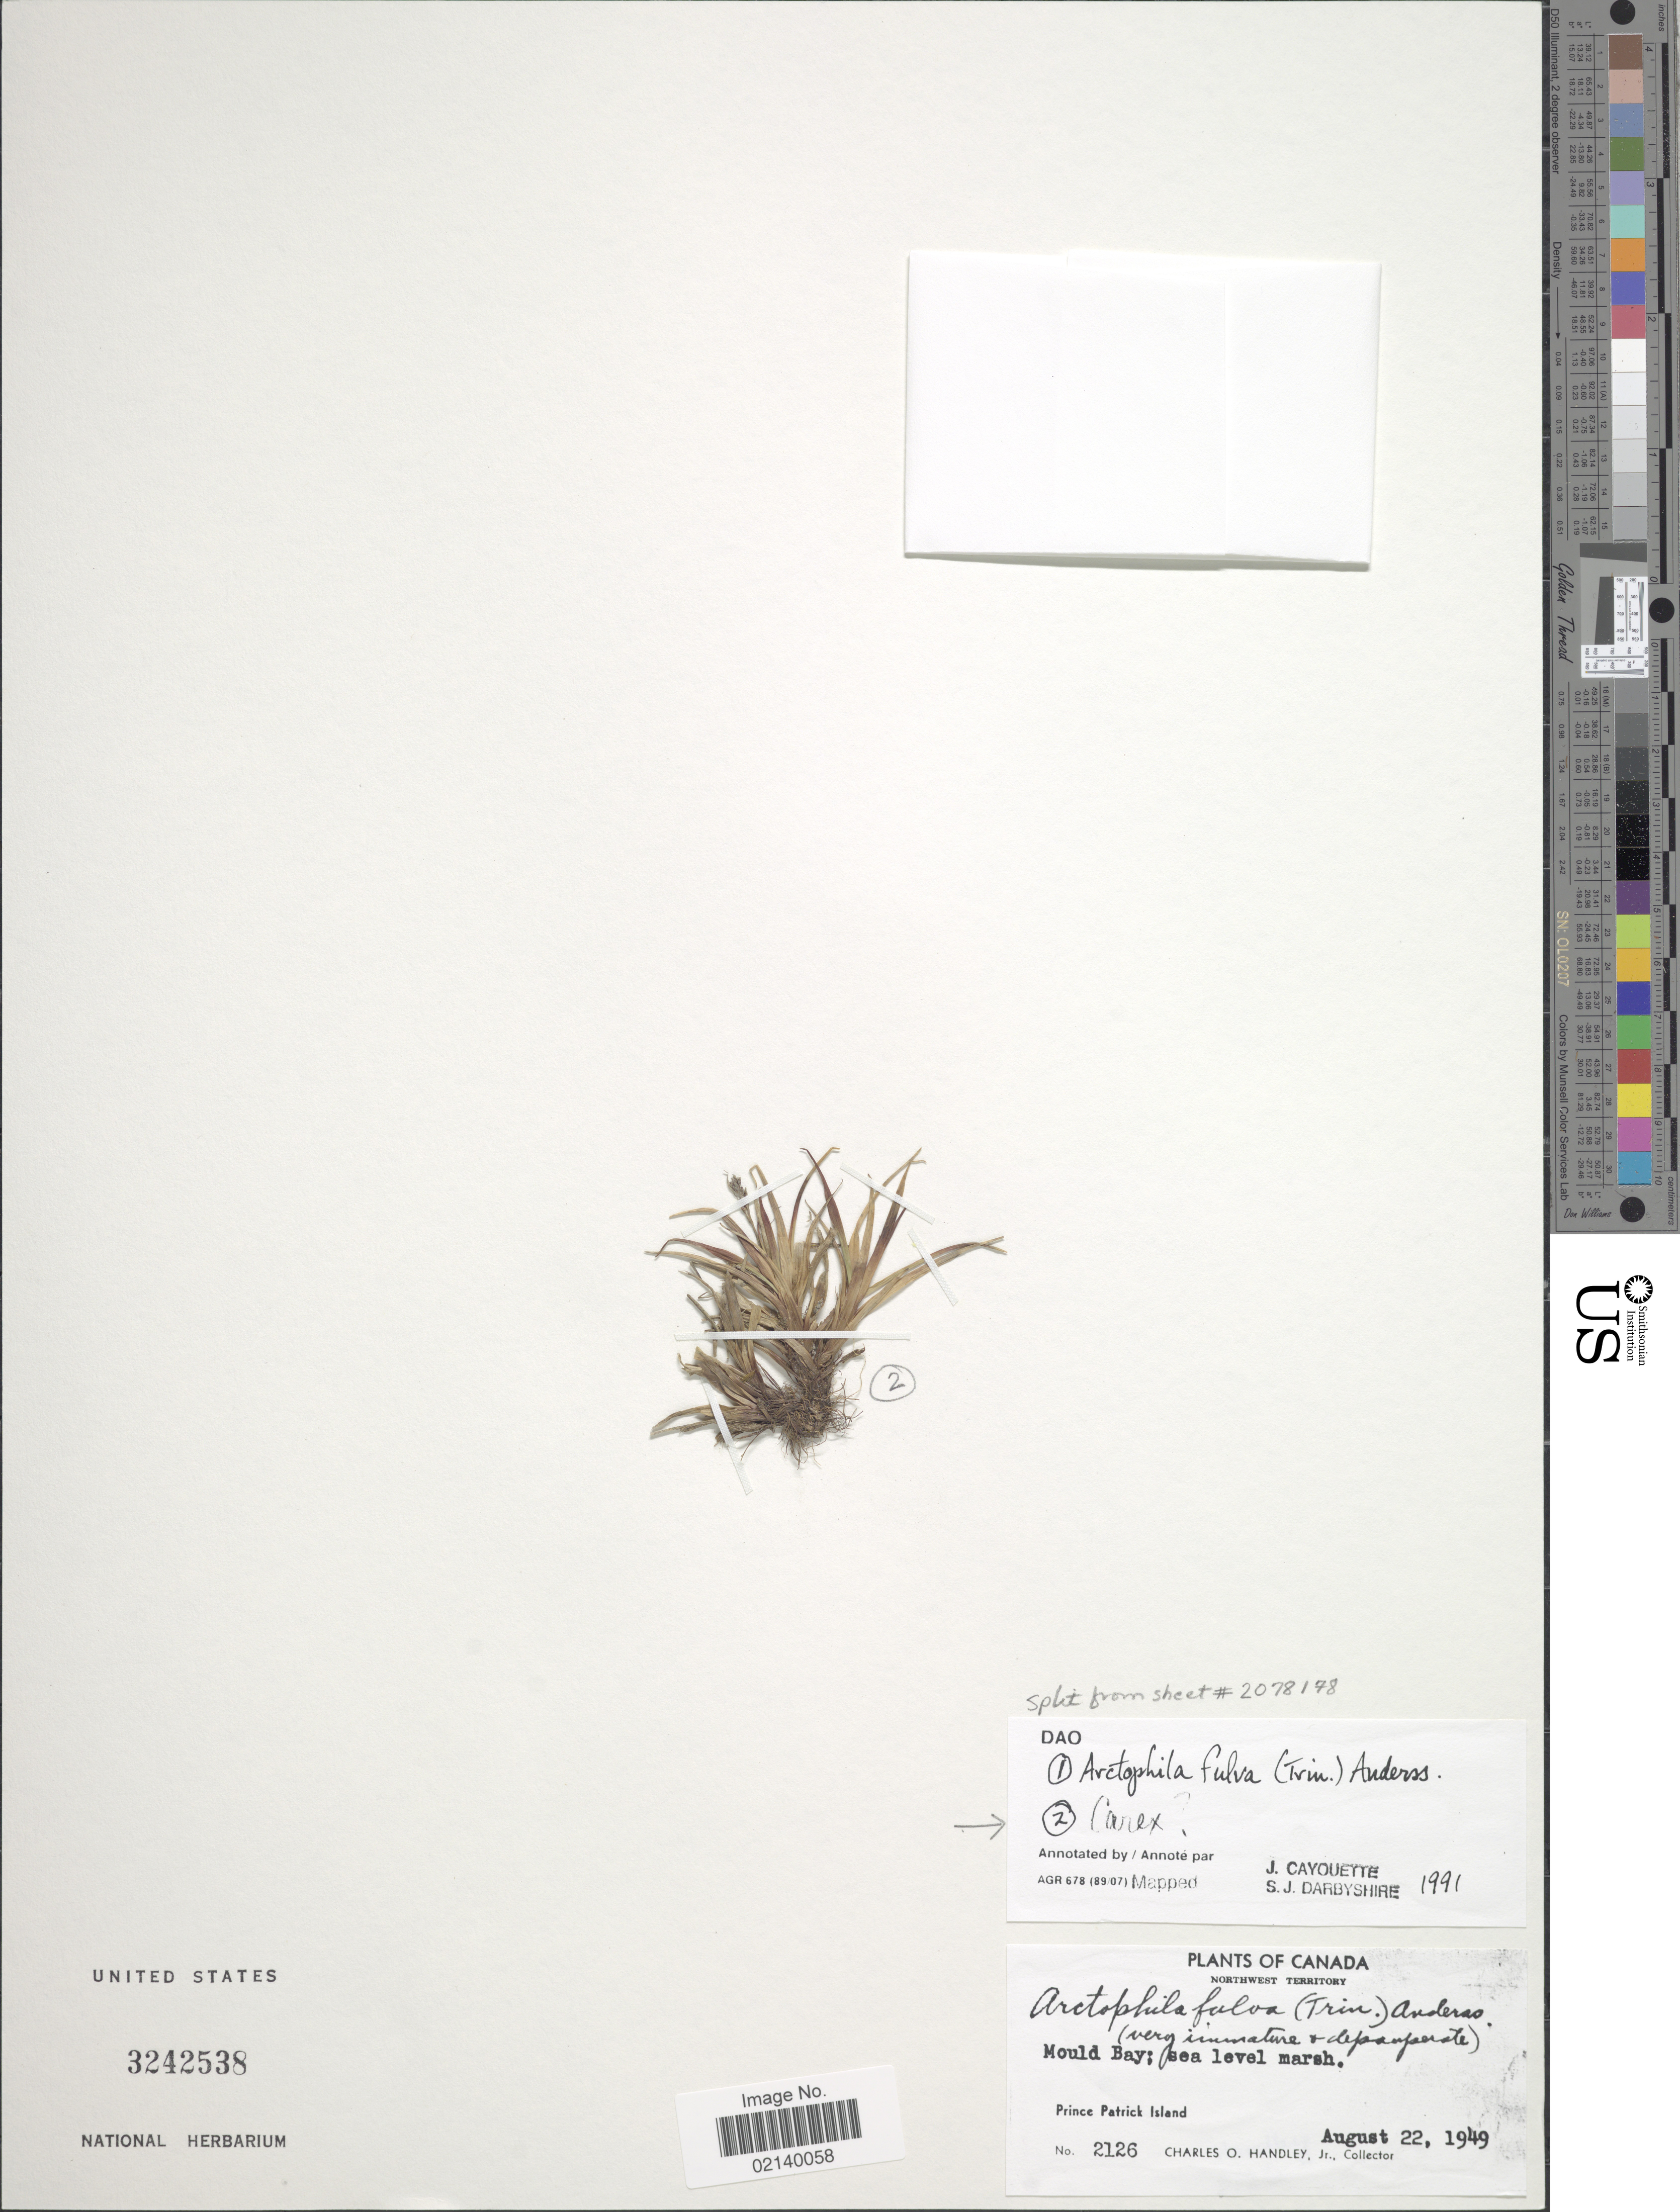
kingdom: Plantae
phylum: Tracheophyta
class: Liliopsida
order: Poales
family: Cyperaceae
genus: Carex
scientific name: Carex sp.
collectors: C. Handley Jr.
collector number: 2126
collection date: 1949-08-22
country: Canada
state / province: Northwest Territories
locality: Mould Bay: sea level marsh, Prince Patric Island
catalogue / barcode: US 3242538